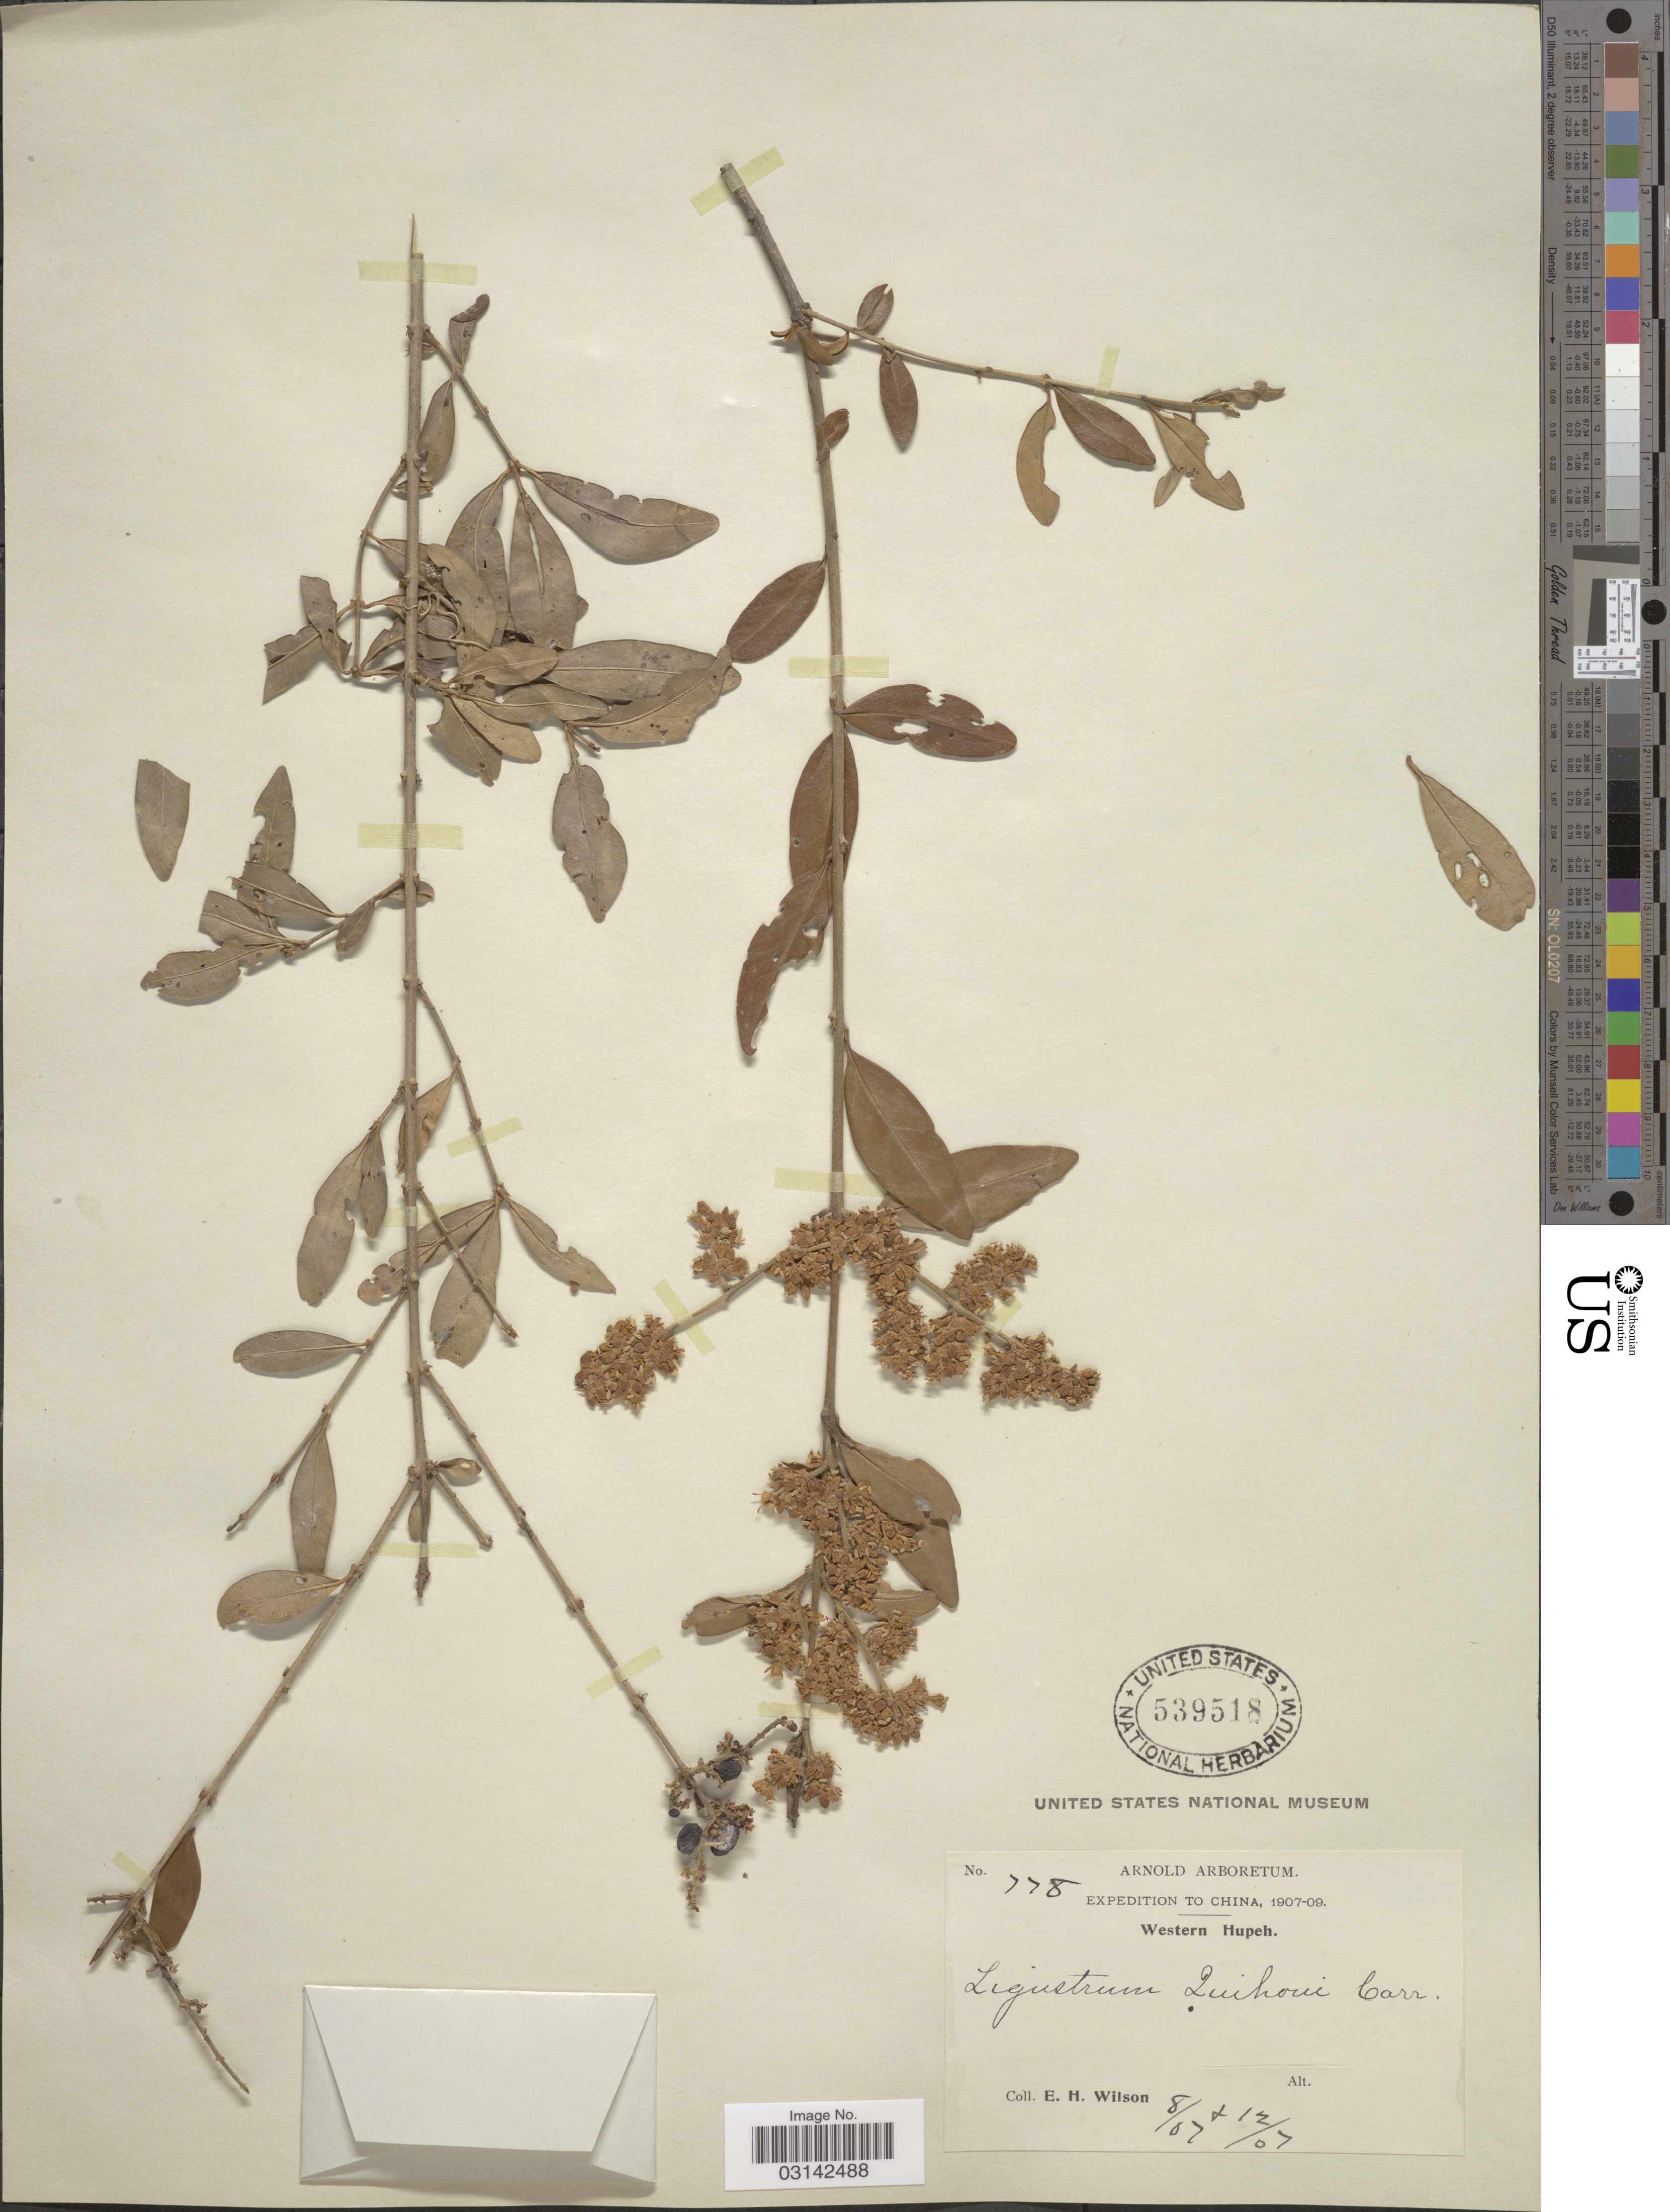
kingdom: Plantae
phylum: Tracheophyta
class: Magnoliopsida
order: Lamiales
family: Oleaceae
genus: Ligustrum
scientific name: Ligustrum quihoui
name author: Carrière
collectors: E. Wilson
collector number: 778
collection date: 1907-08/1907-12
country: China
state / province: Hubei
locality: Western Hupeh.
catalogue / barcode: US 539518